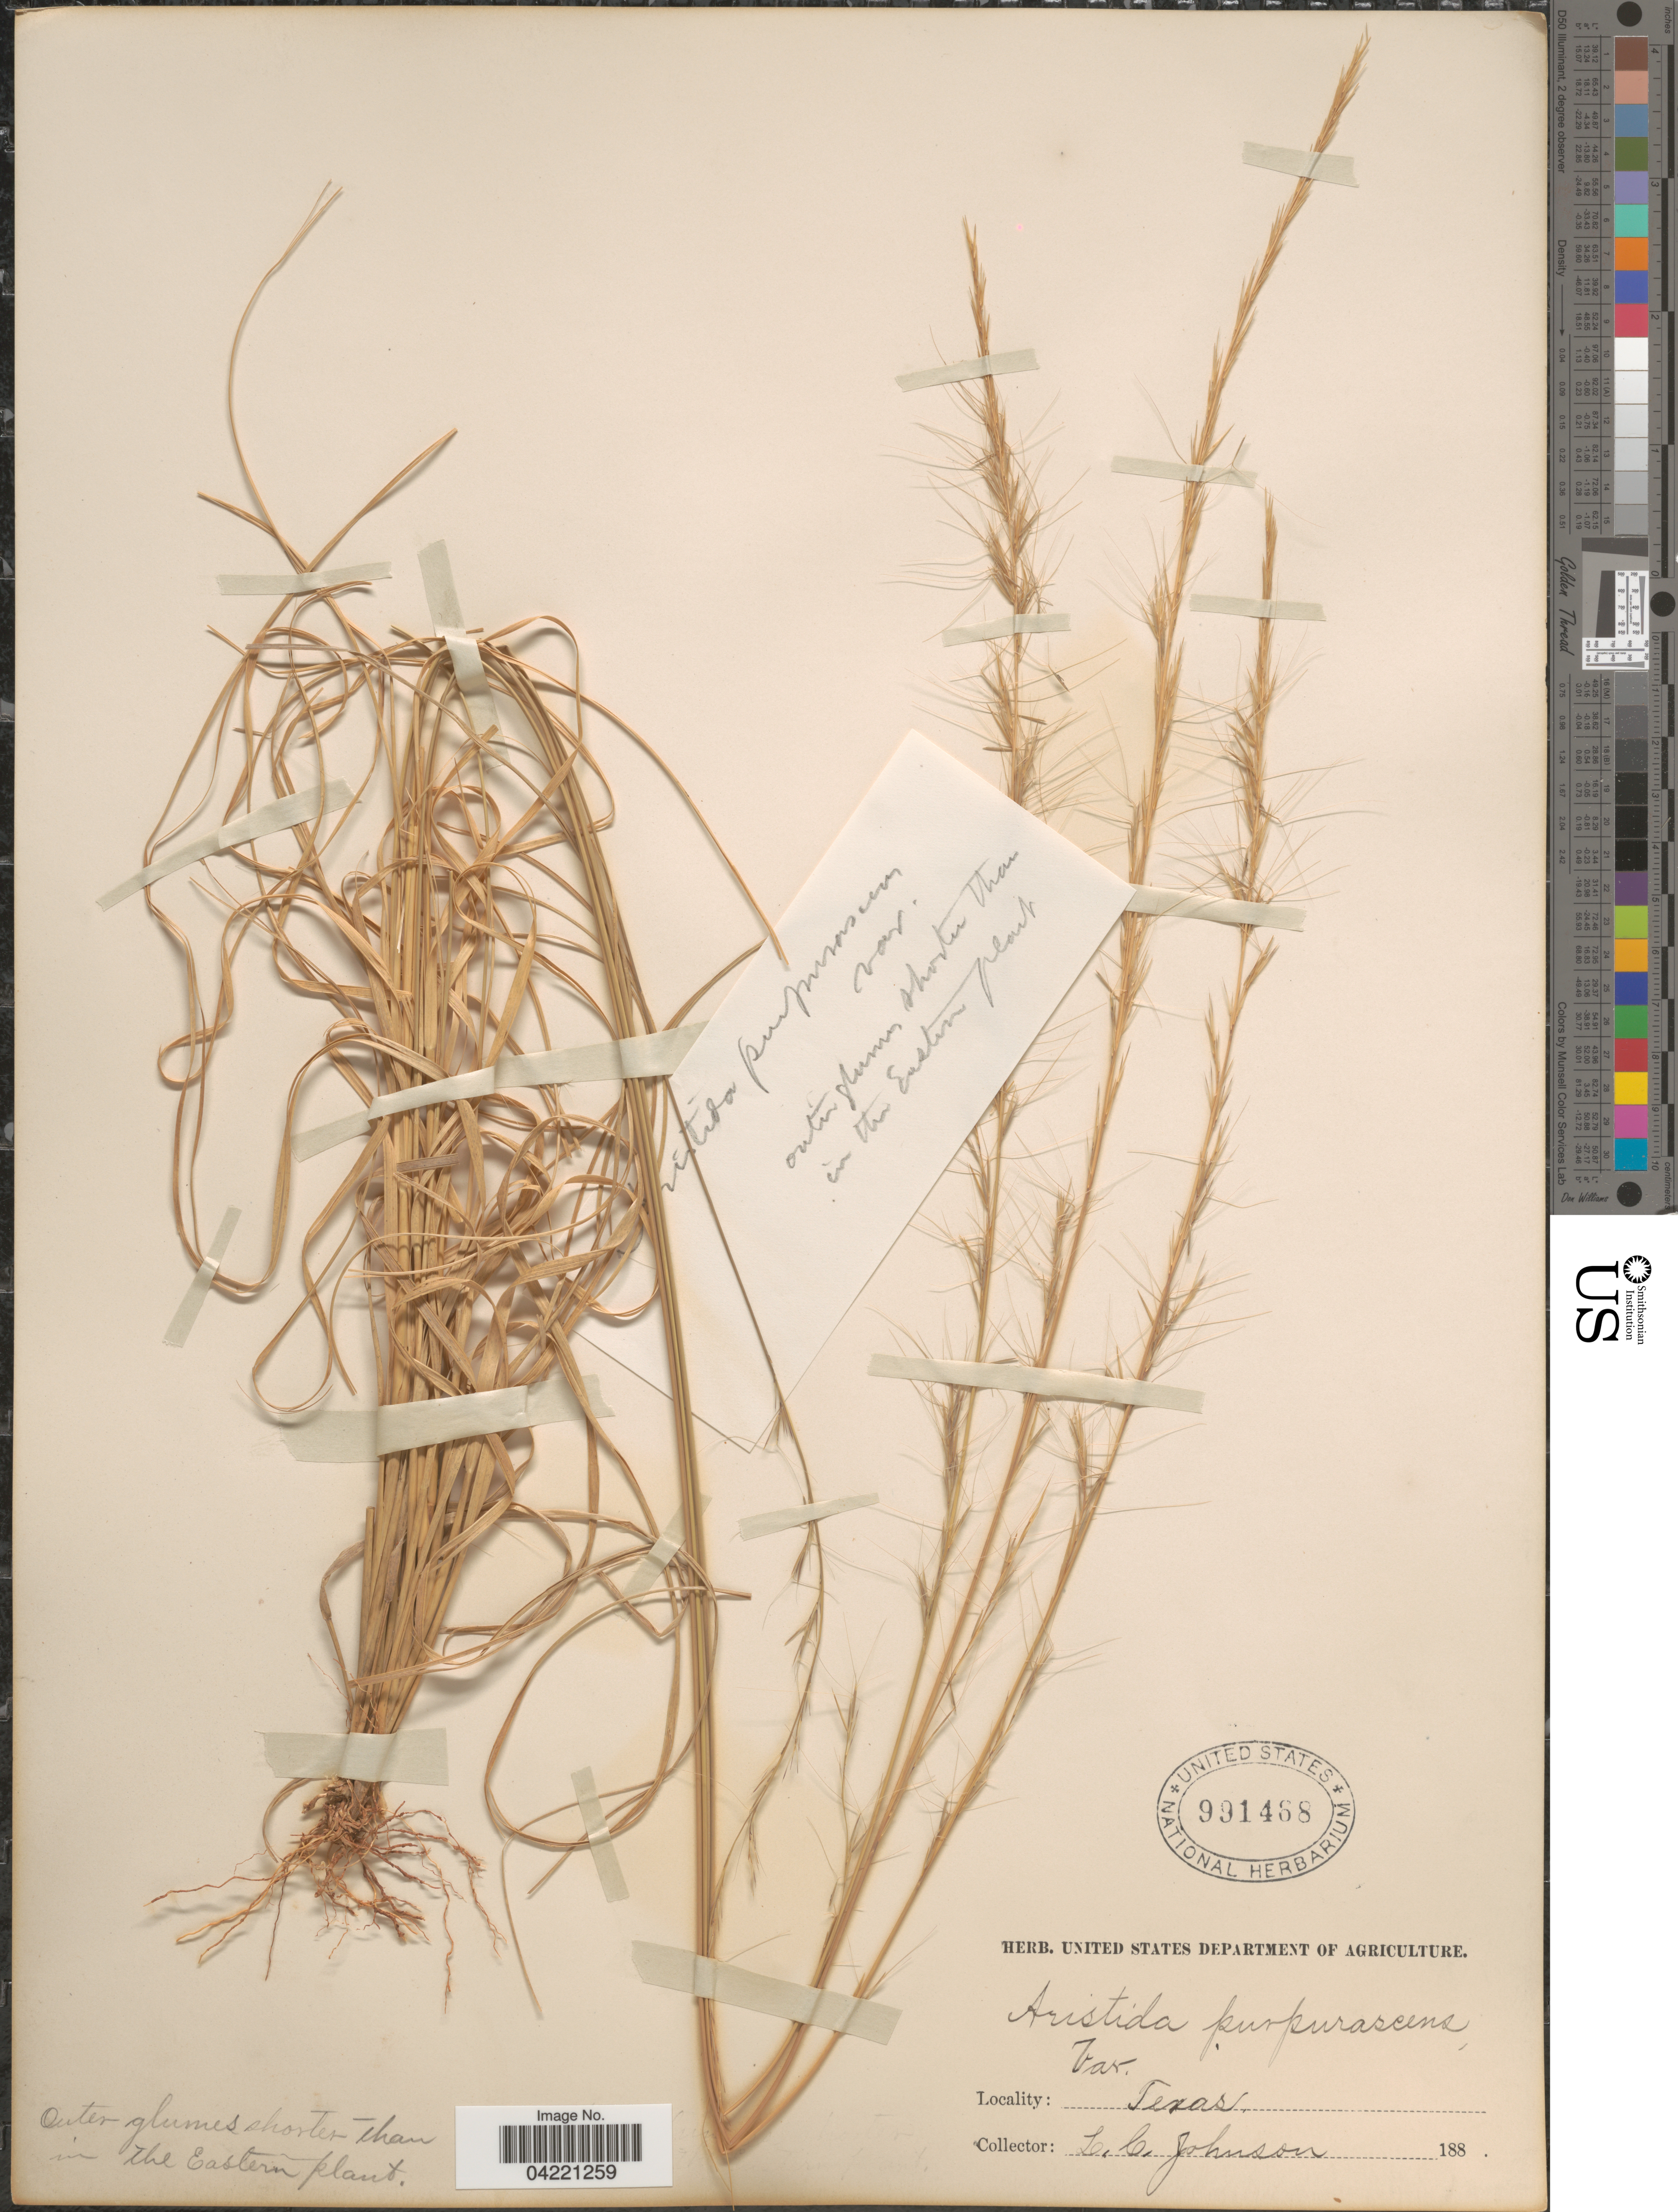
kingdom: Plantae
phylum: Tracheophyta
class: Liliopsida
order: Poales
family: Poaceae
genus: Aristida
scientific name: Aristida purpurascens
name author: Poir.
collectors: L. Johnson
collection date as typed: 188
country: United States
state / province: Texas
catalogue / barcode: US 991468